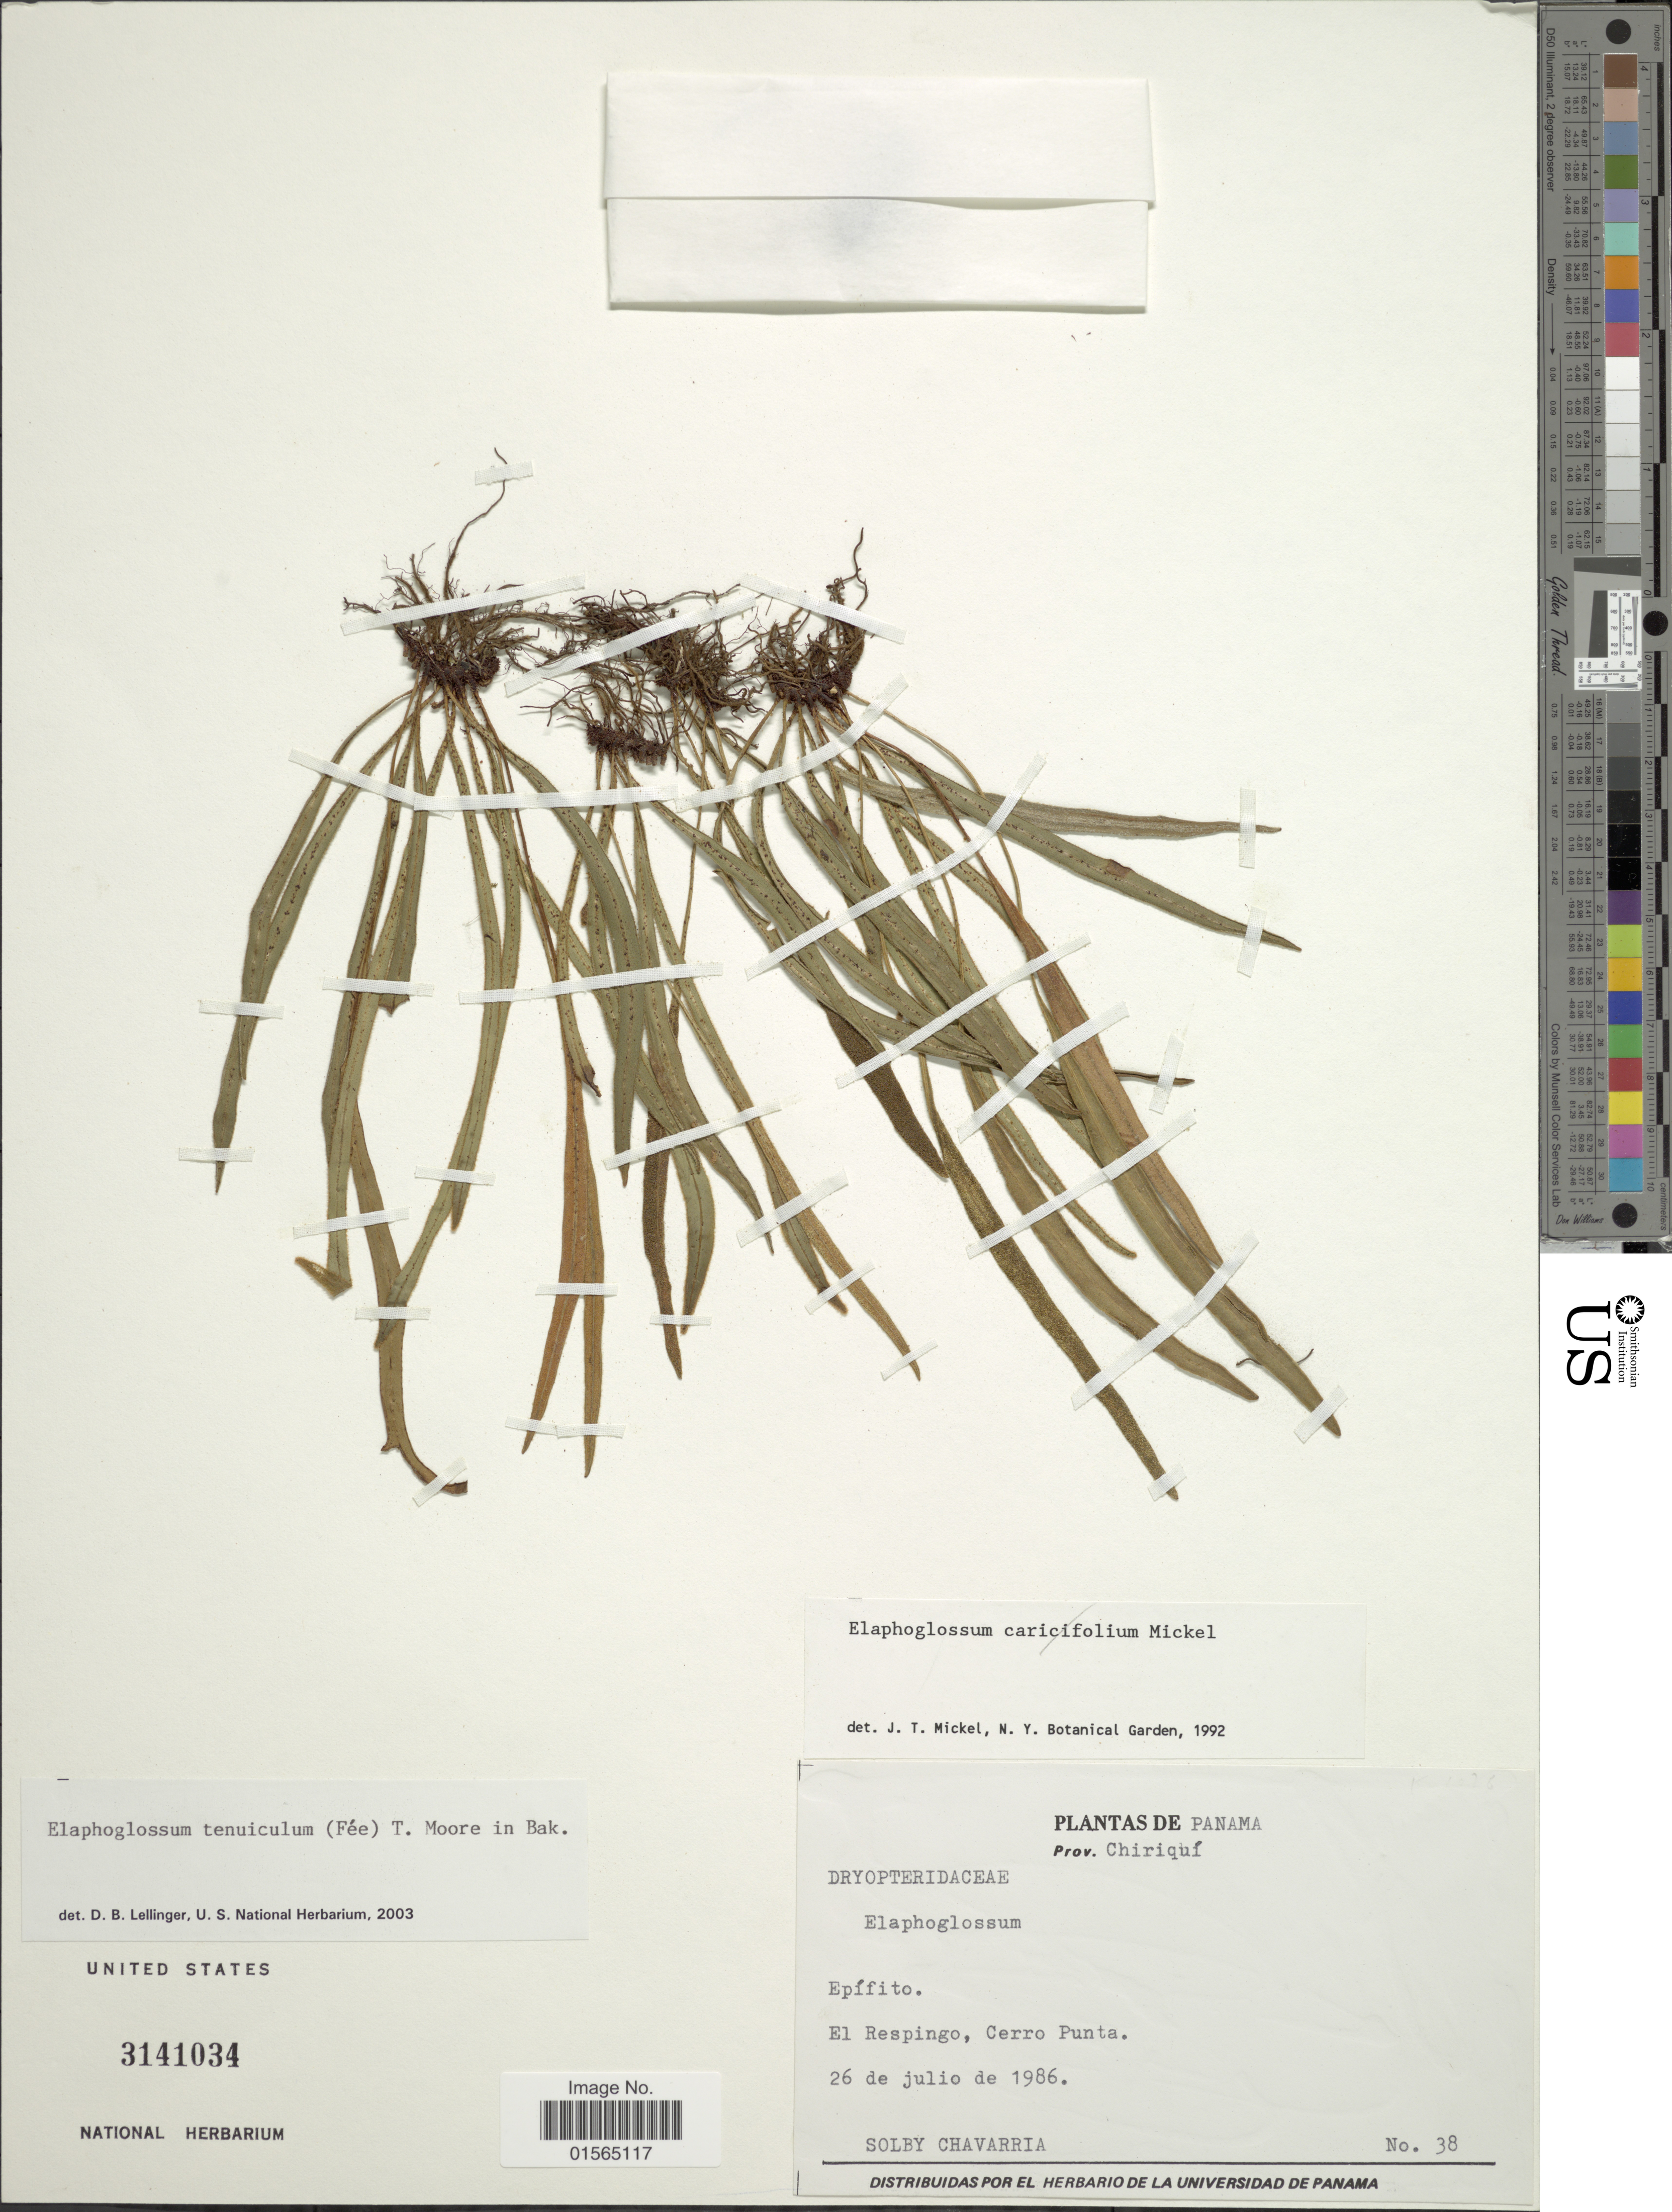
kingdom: Plantae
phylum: Tracheophyta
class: Polypodiopsida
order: Polypodiales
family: Dryopteridaceae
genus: Elaphoglossum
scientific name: Elaphoglossum tenuiculum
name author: (Fée) Baker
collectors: S. Chavarria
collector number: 38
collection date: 1986-07-26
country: Panama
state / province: Chiriqui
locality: El Respingo, Cerro Punta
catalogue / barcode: US 3141034